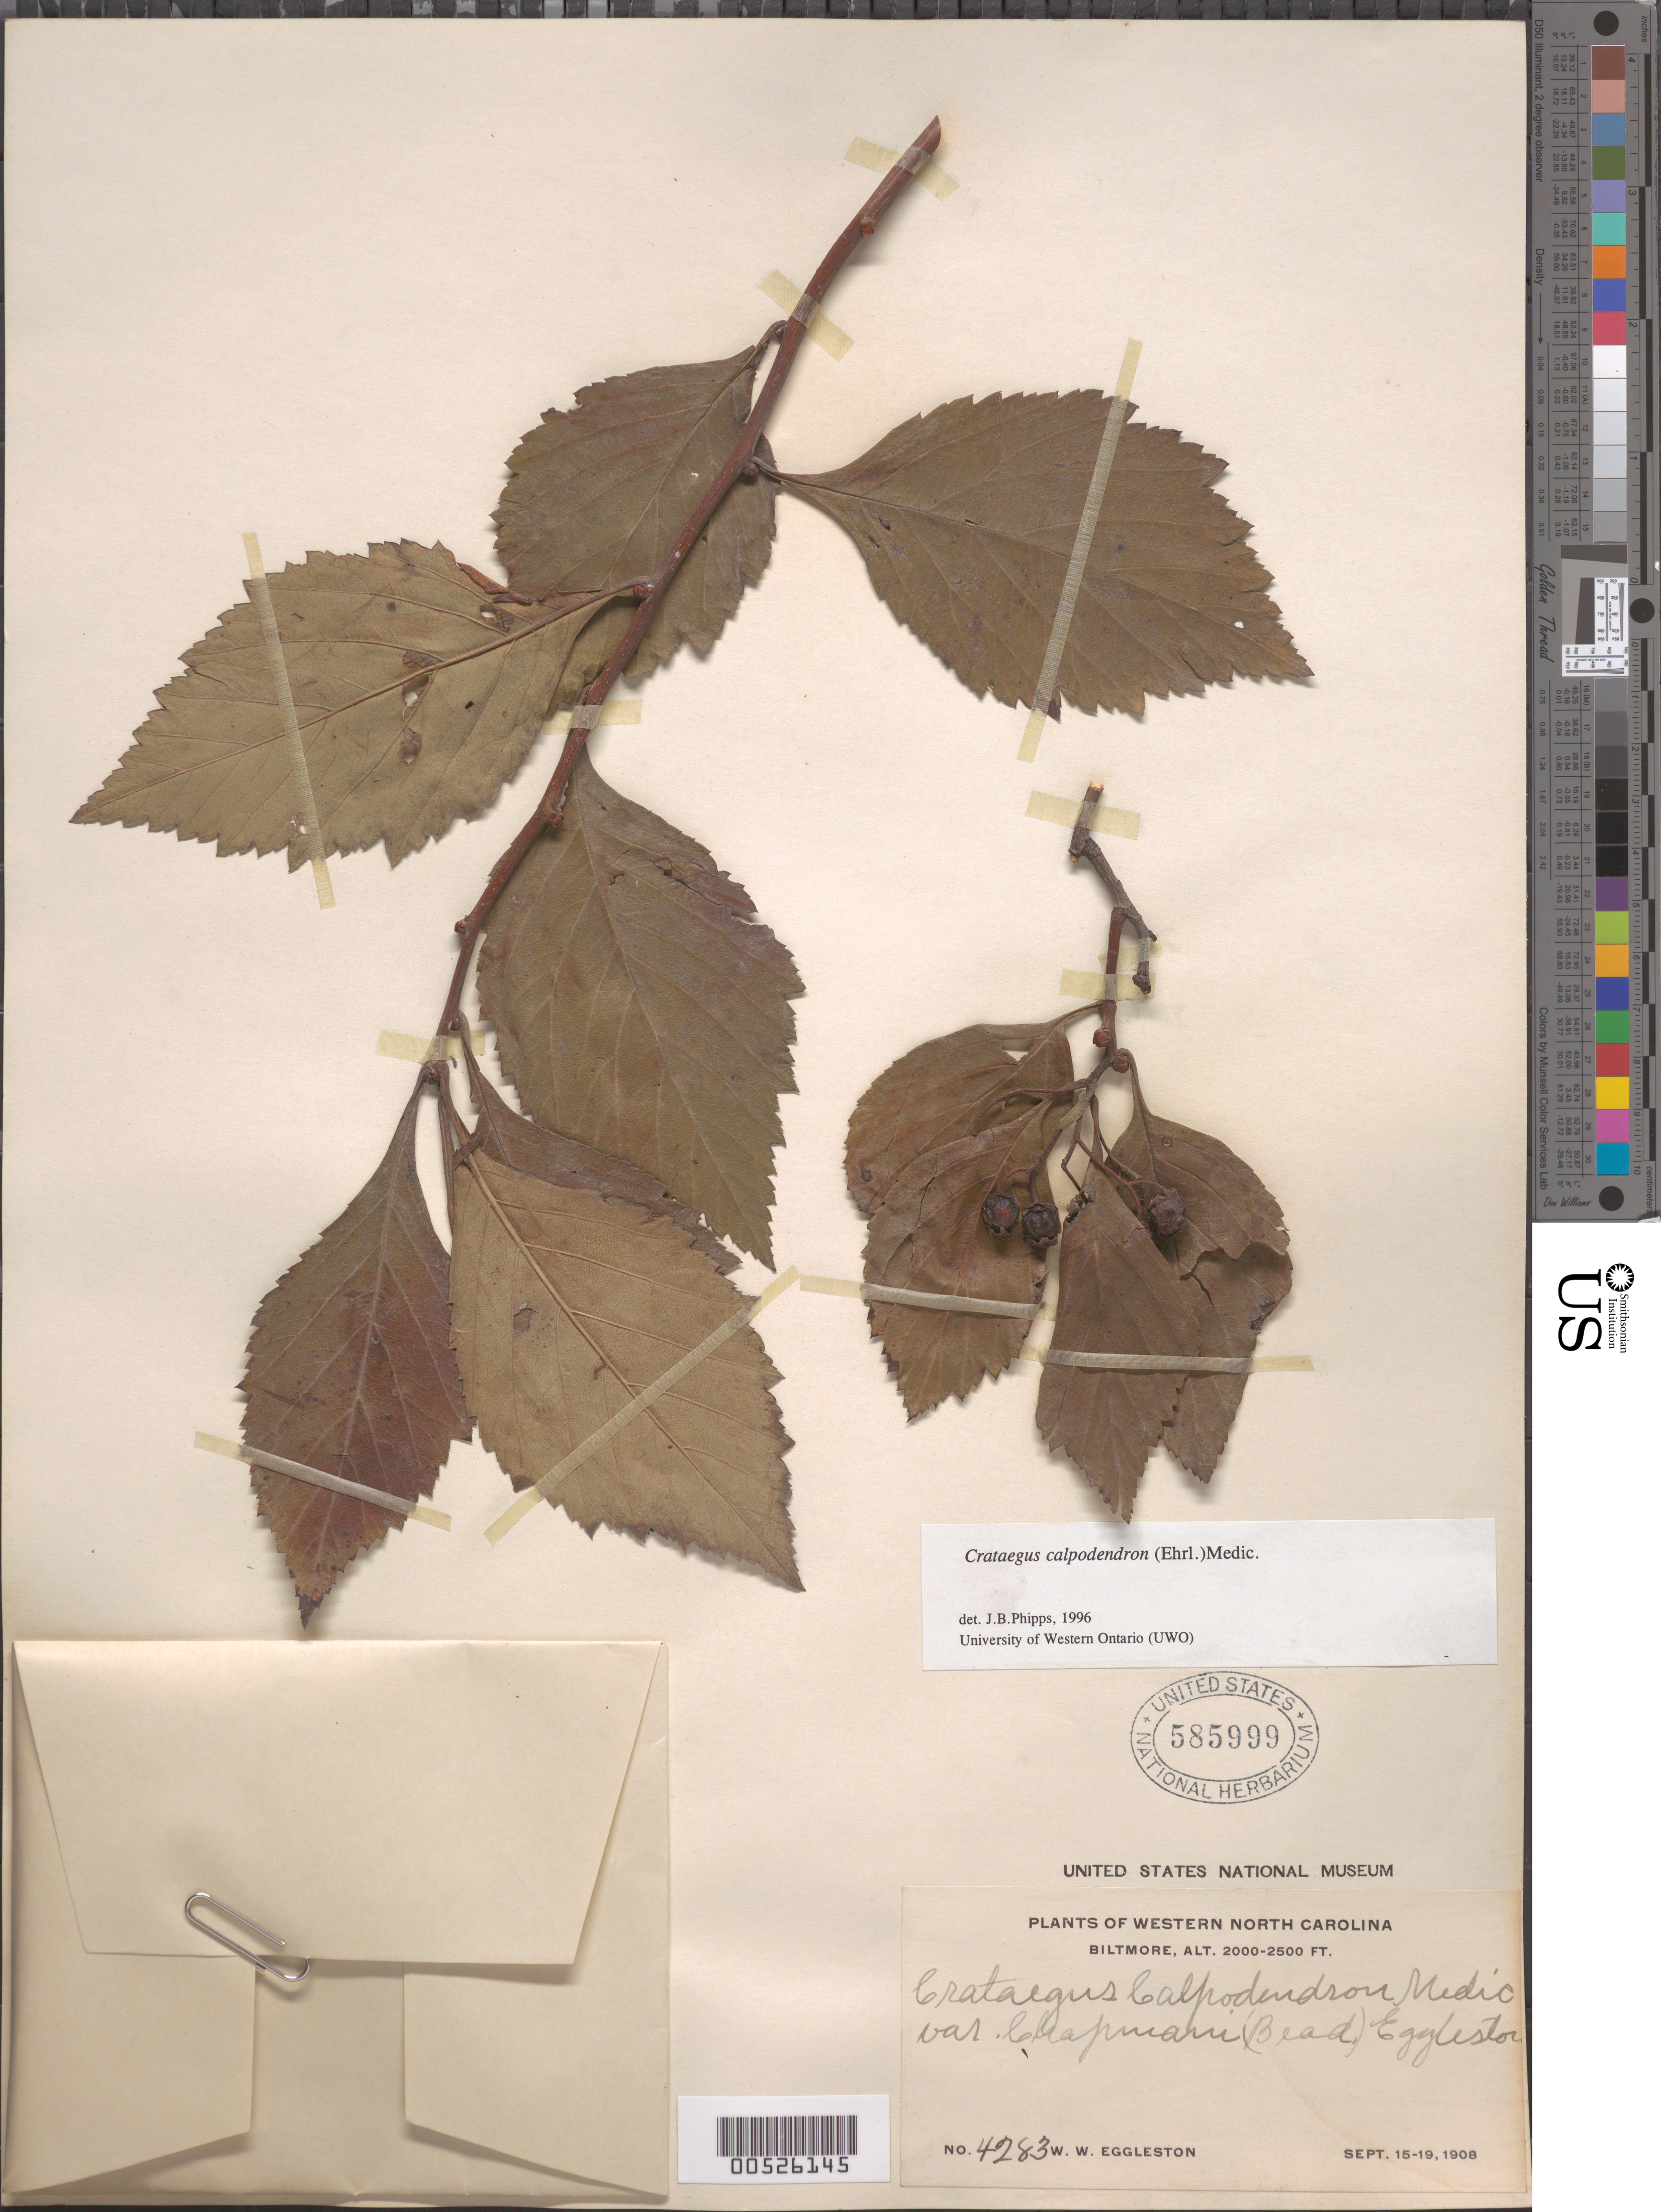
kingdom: Plantae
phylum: Tracheophyta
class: Magnoliopsida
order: Rosales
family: Rosaceae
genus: Crataegus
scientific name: Crataegus calpodendron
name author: (Ehrh.) Medik.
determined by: Phipps, James B., (UWO), University of Western Ontario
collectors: W. W. Eggleston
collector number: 4283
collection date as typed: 15 Sep 1908 to 19 Sep 1908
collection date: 1908-09-15/1908-09-19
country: United States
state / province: North Carolina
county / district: Buncombe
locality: Biltmore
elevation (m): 609.6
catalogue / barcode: US 585999